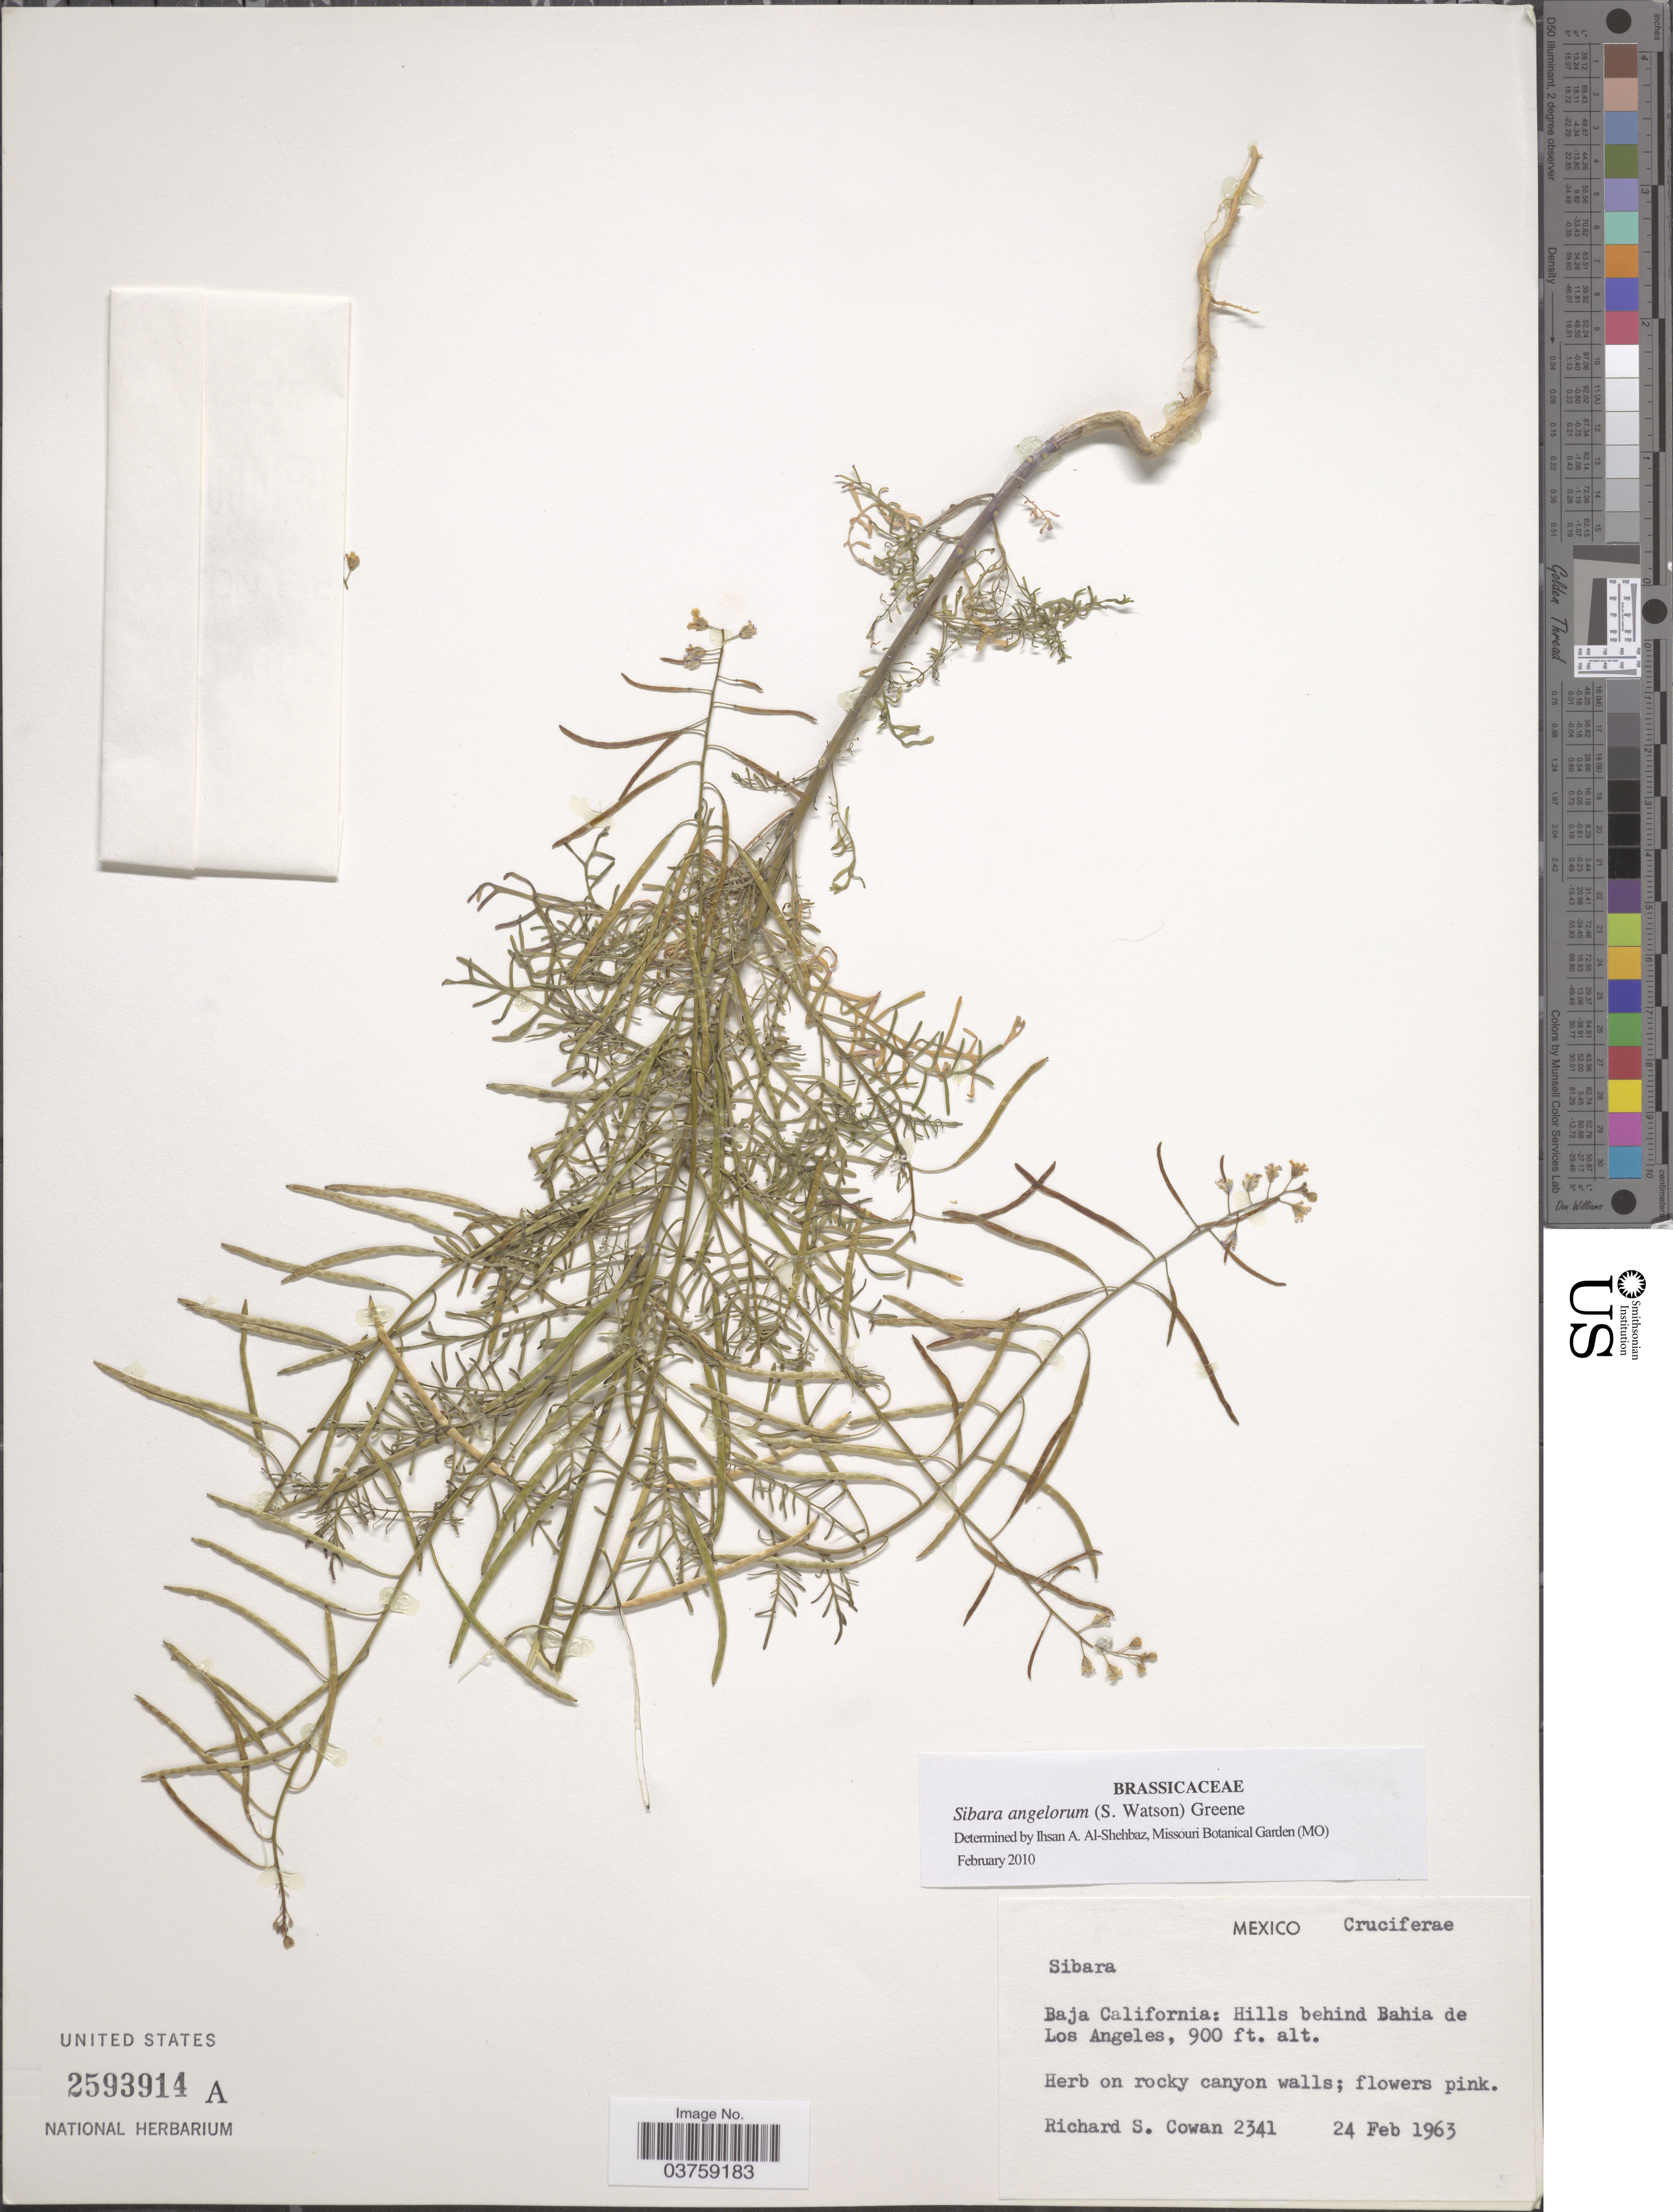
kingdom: Plantae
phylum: Tracheophyta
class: Magnoliopsida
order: Brassicales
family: Brassicaceae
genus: Sibara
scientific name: Sibara angelorum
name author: (S. Watson) Greene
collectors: R. S. Cowan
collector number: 2341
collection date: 1963-02-24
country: Mexico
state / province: Baja California Norte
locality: Hills behind Bahia de Los Angeles.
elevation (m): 274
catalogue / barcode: US 2593914A